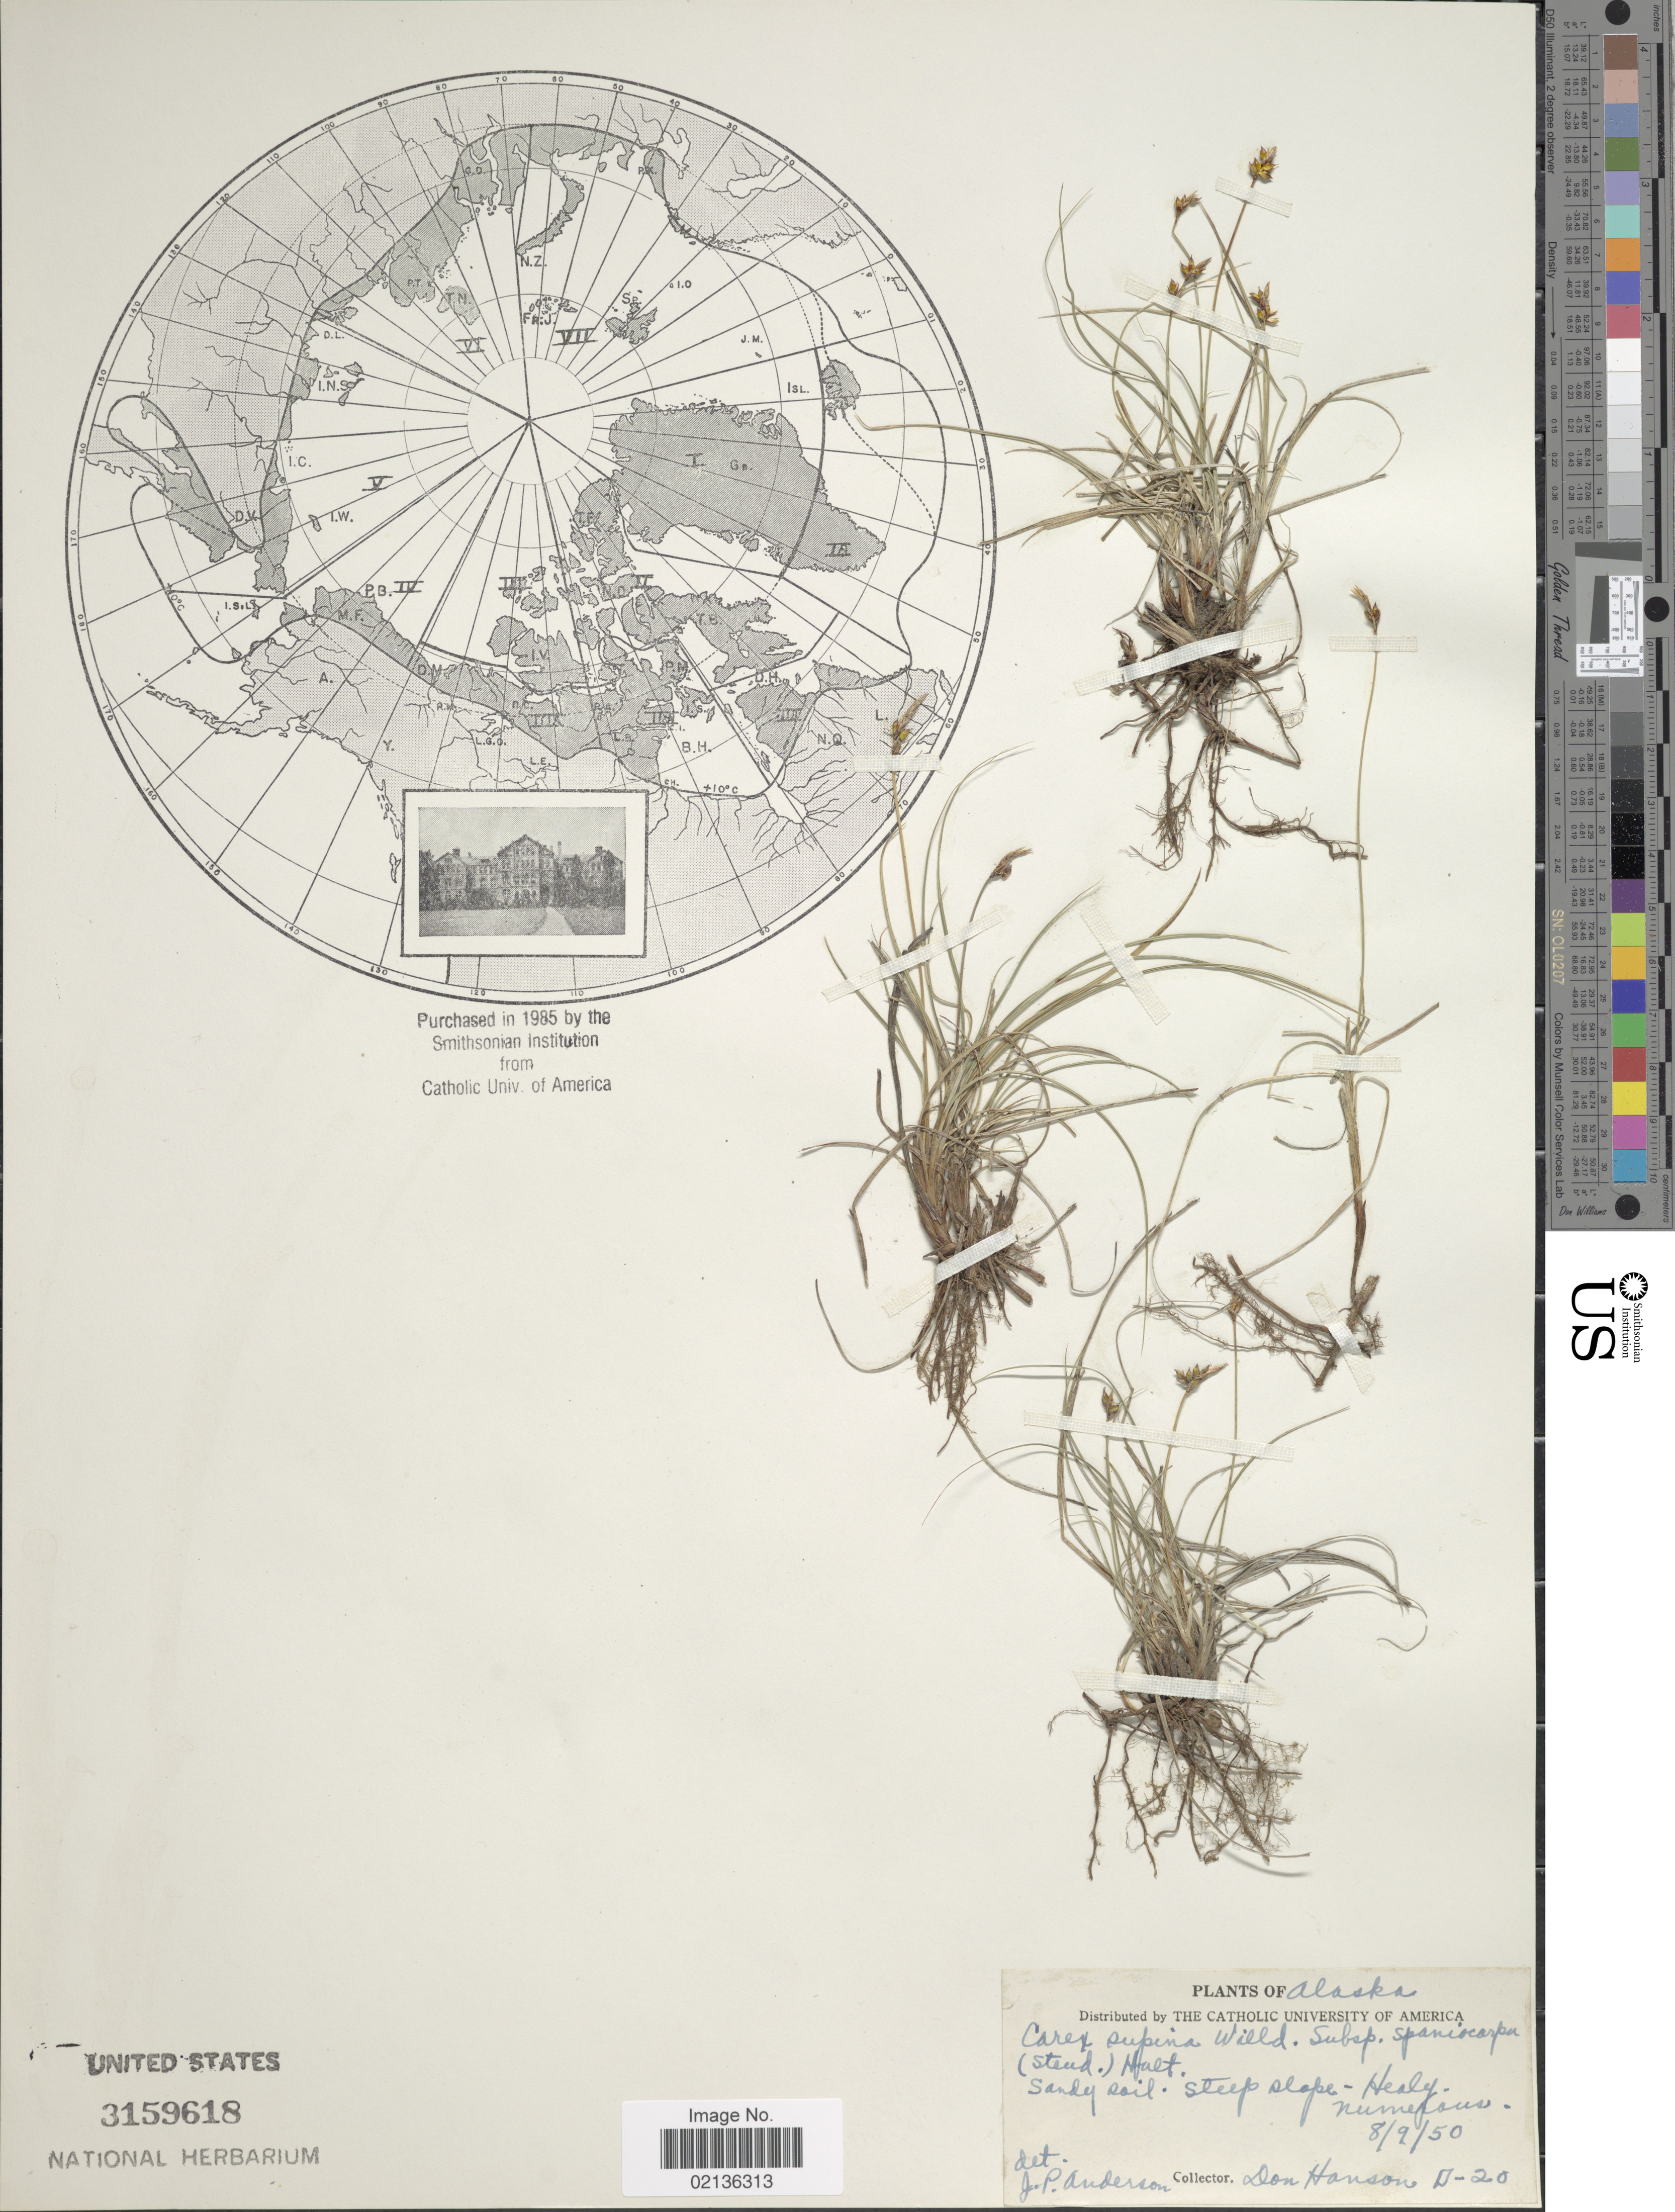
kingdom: Plantae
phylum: Tracheophyta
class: Liliopsida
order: Poales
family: Cyperaceae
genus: Carex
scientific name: Carex supina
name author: Willd. ex Wahlenb.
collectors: D. Hanson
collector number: D-20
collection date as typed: Transcribed d/m/y: 9/8/50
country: United States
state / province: Alaska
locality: Steep slope-Healy numerous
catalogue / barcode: US 3159618